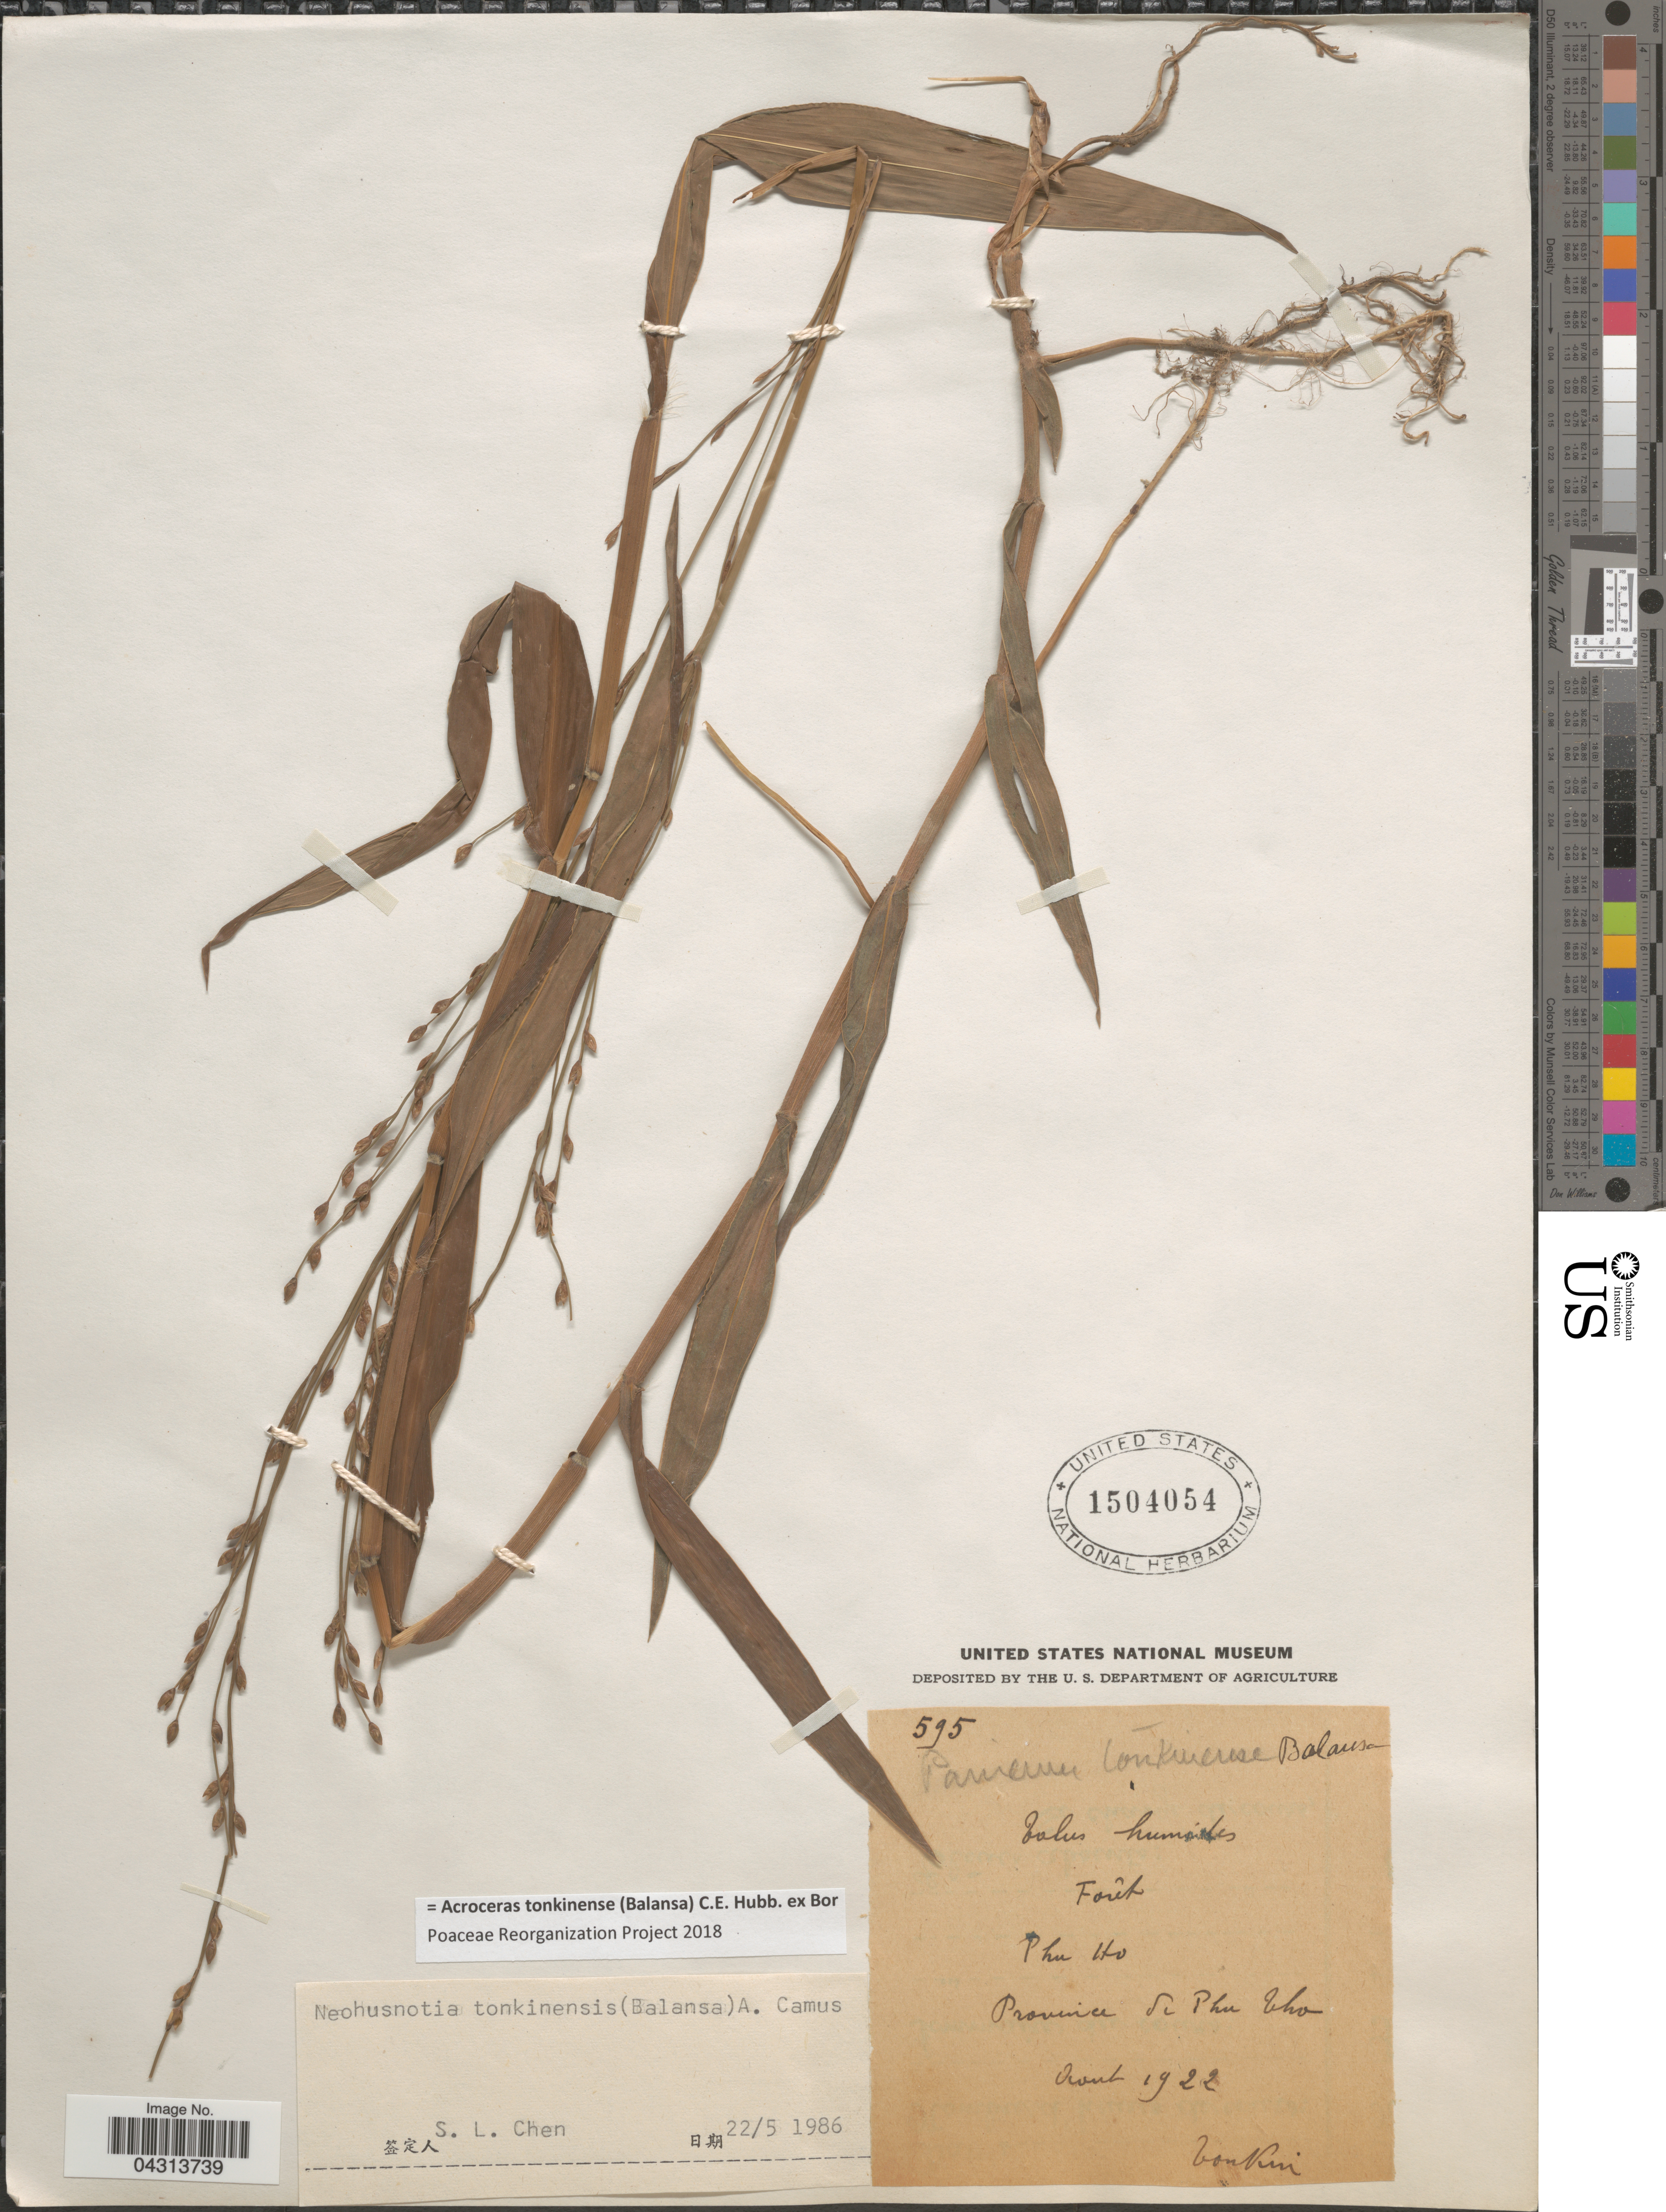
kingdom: Plantae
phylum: Tracheophyta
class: Liliopsida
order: Poales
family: Poaceae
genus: Acroceras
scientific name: Acroceras tonkinense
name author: (Balansa) C.E. Hubb. ex Bor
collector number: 595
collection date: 1922-08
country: Vietnam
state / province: Phu Tho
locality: Phu Ho. Tonkin.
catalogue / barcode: US 1504054